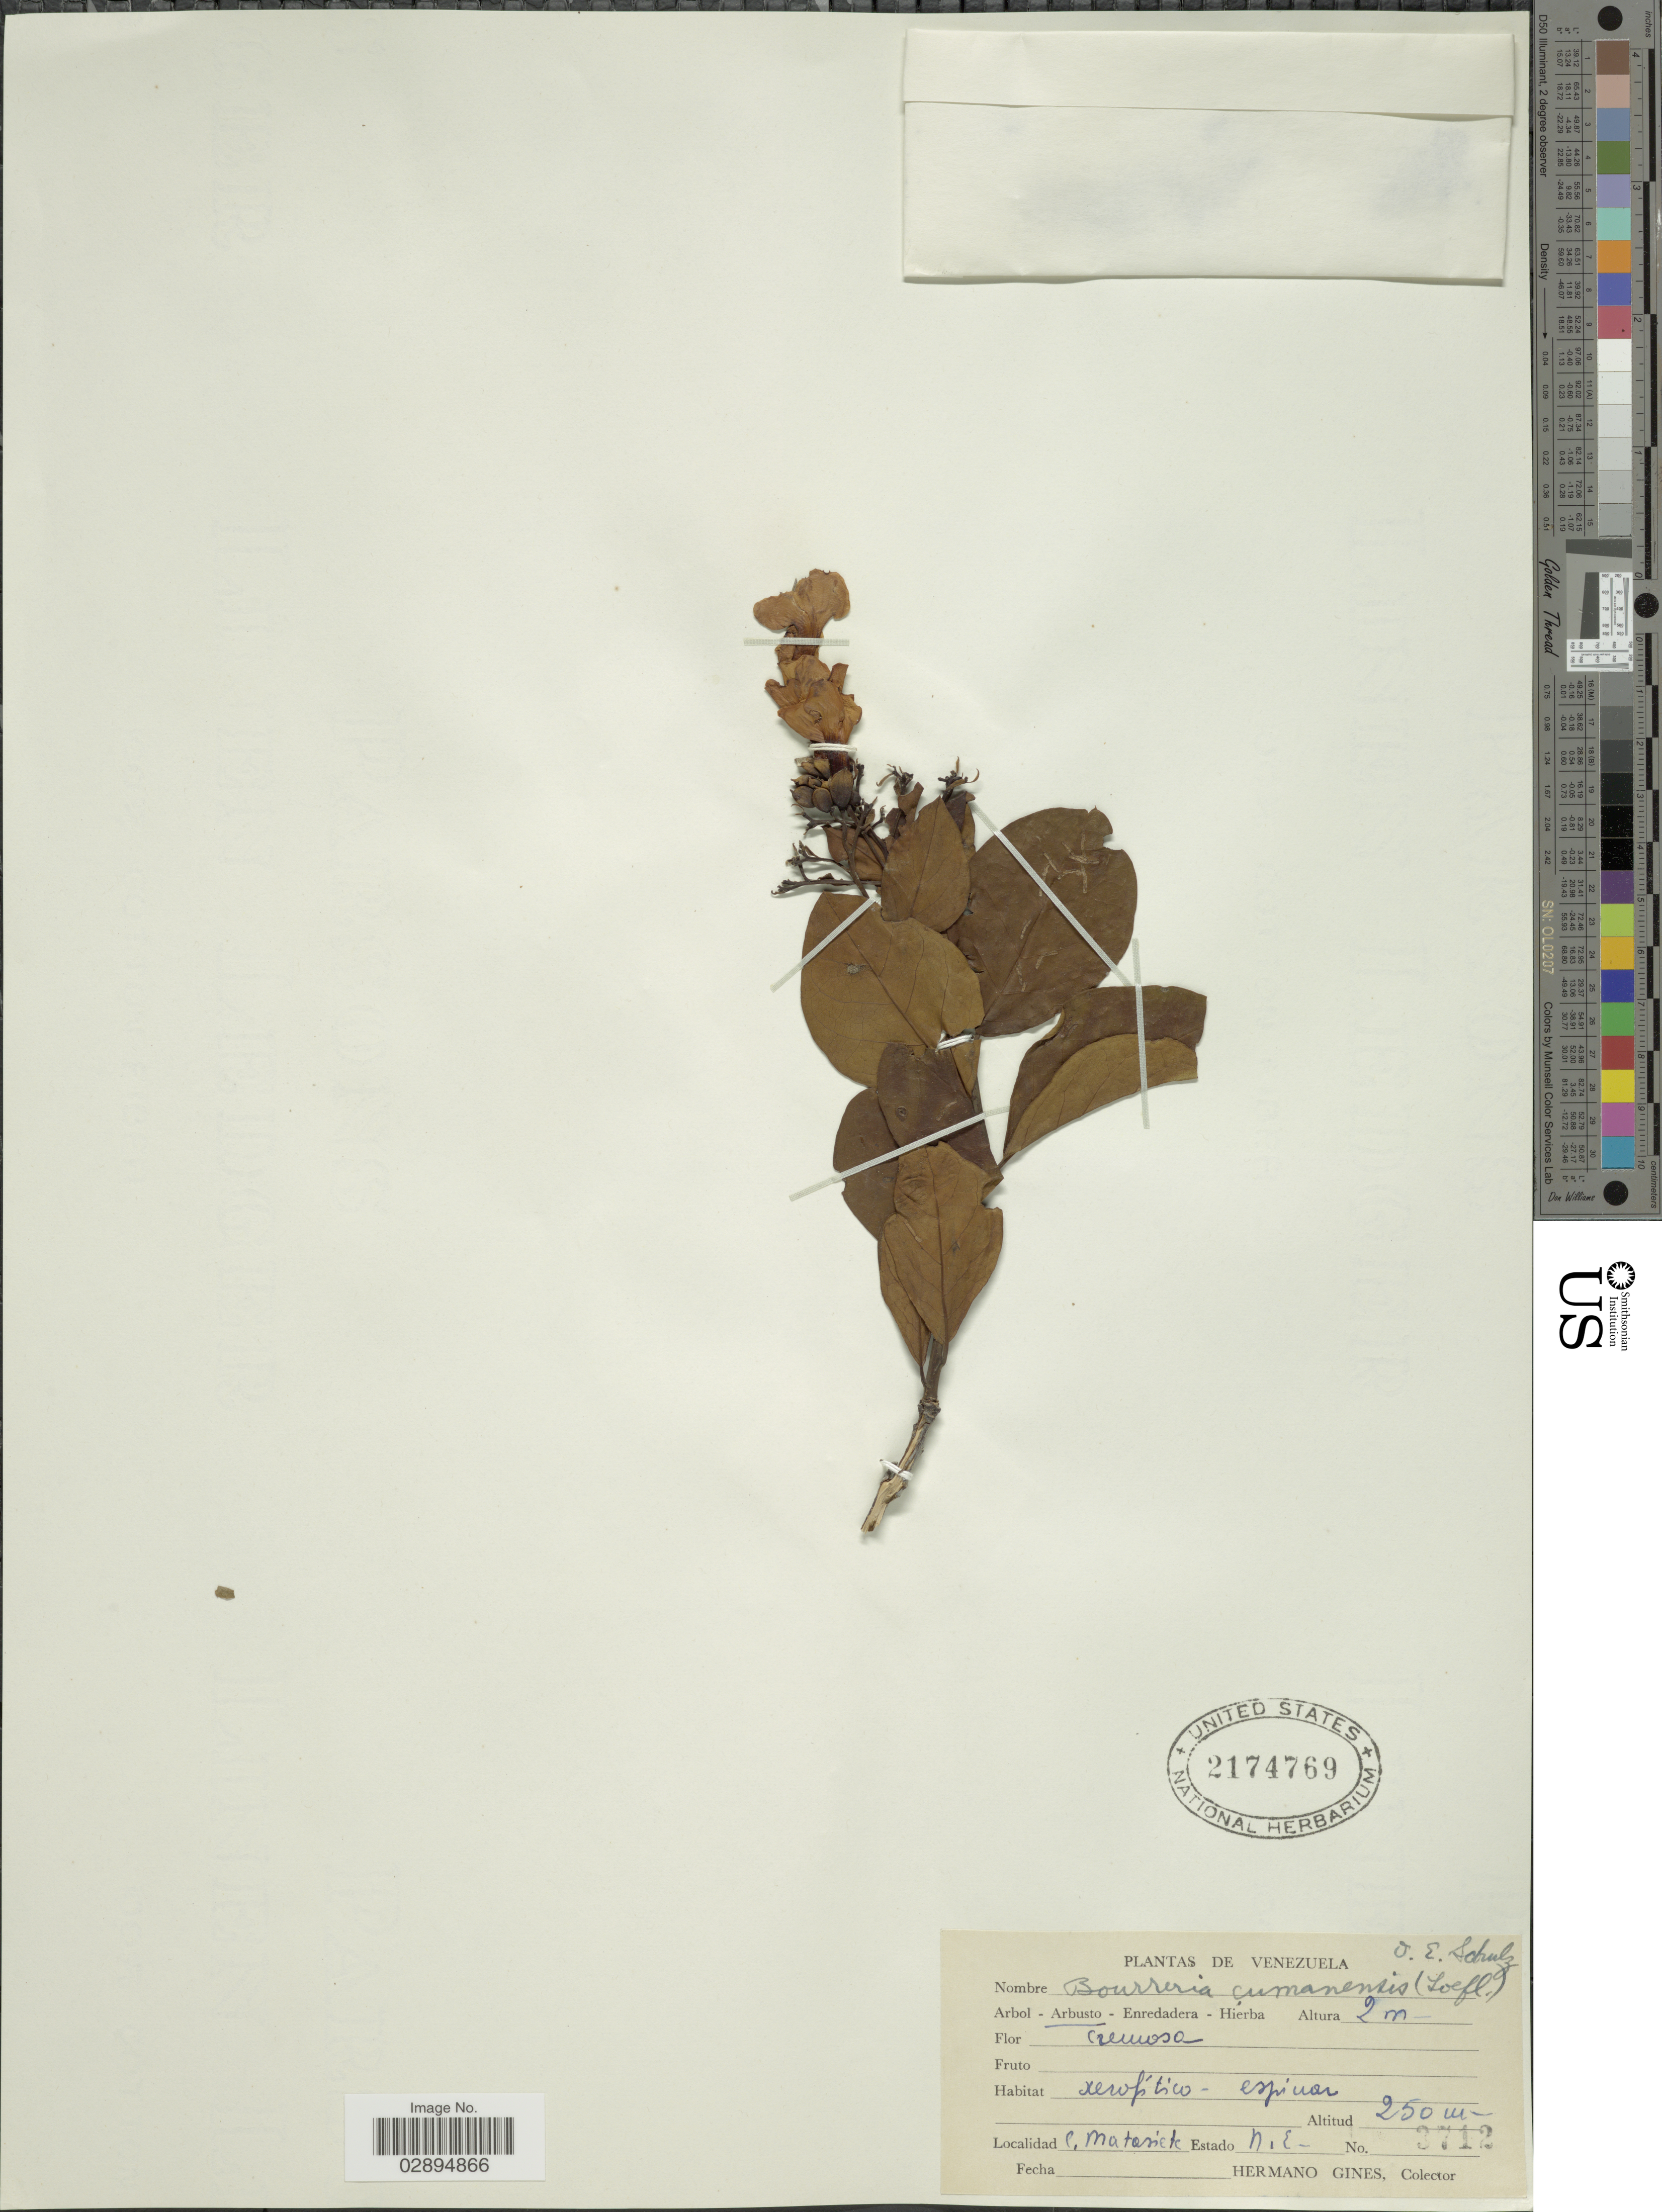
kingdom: Plantae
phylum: Tracheophyta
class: Magnoliopsida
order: Boraginales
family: Ehretiaceae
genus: Bourreria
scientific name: Bourreria exsucca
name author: (L.) Jacq.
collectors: Bro. Gines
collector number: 3712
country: Venezuela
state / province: Nueva Esparta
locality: C. Matasiete. Estado N.E.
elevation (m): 250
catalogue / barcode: US 2174769